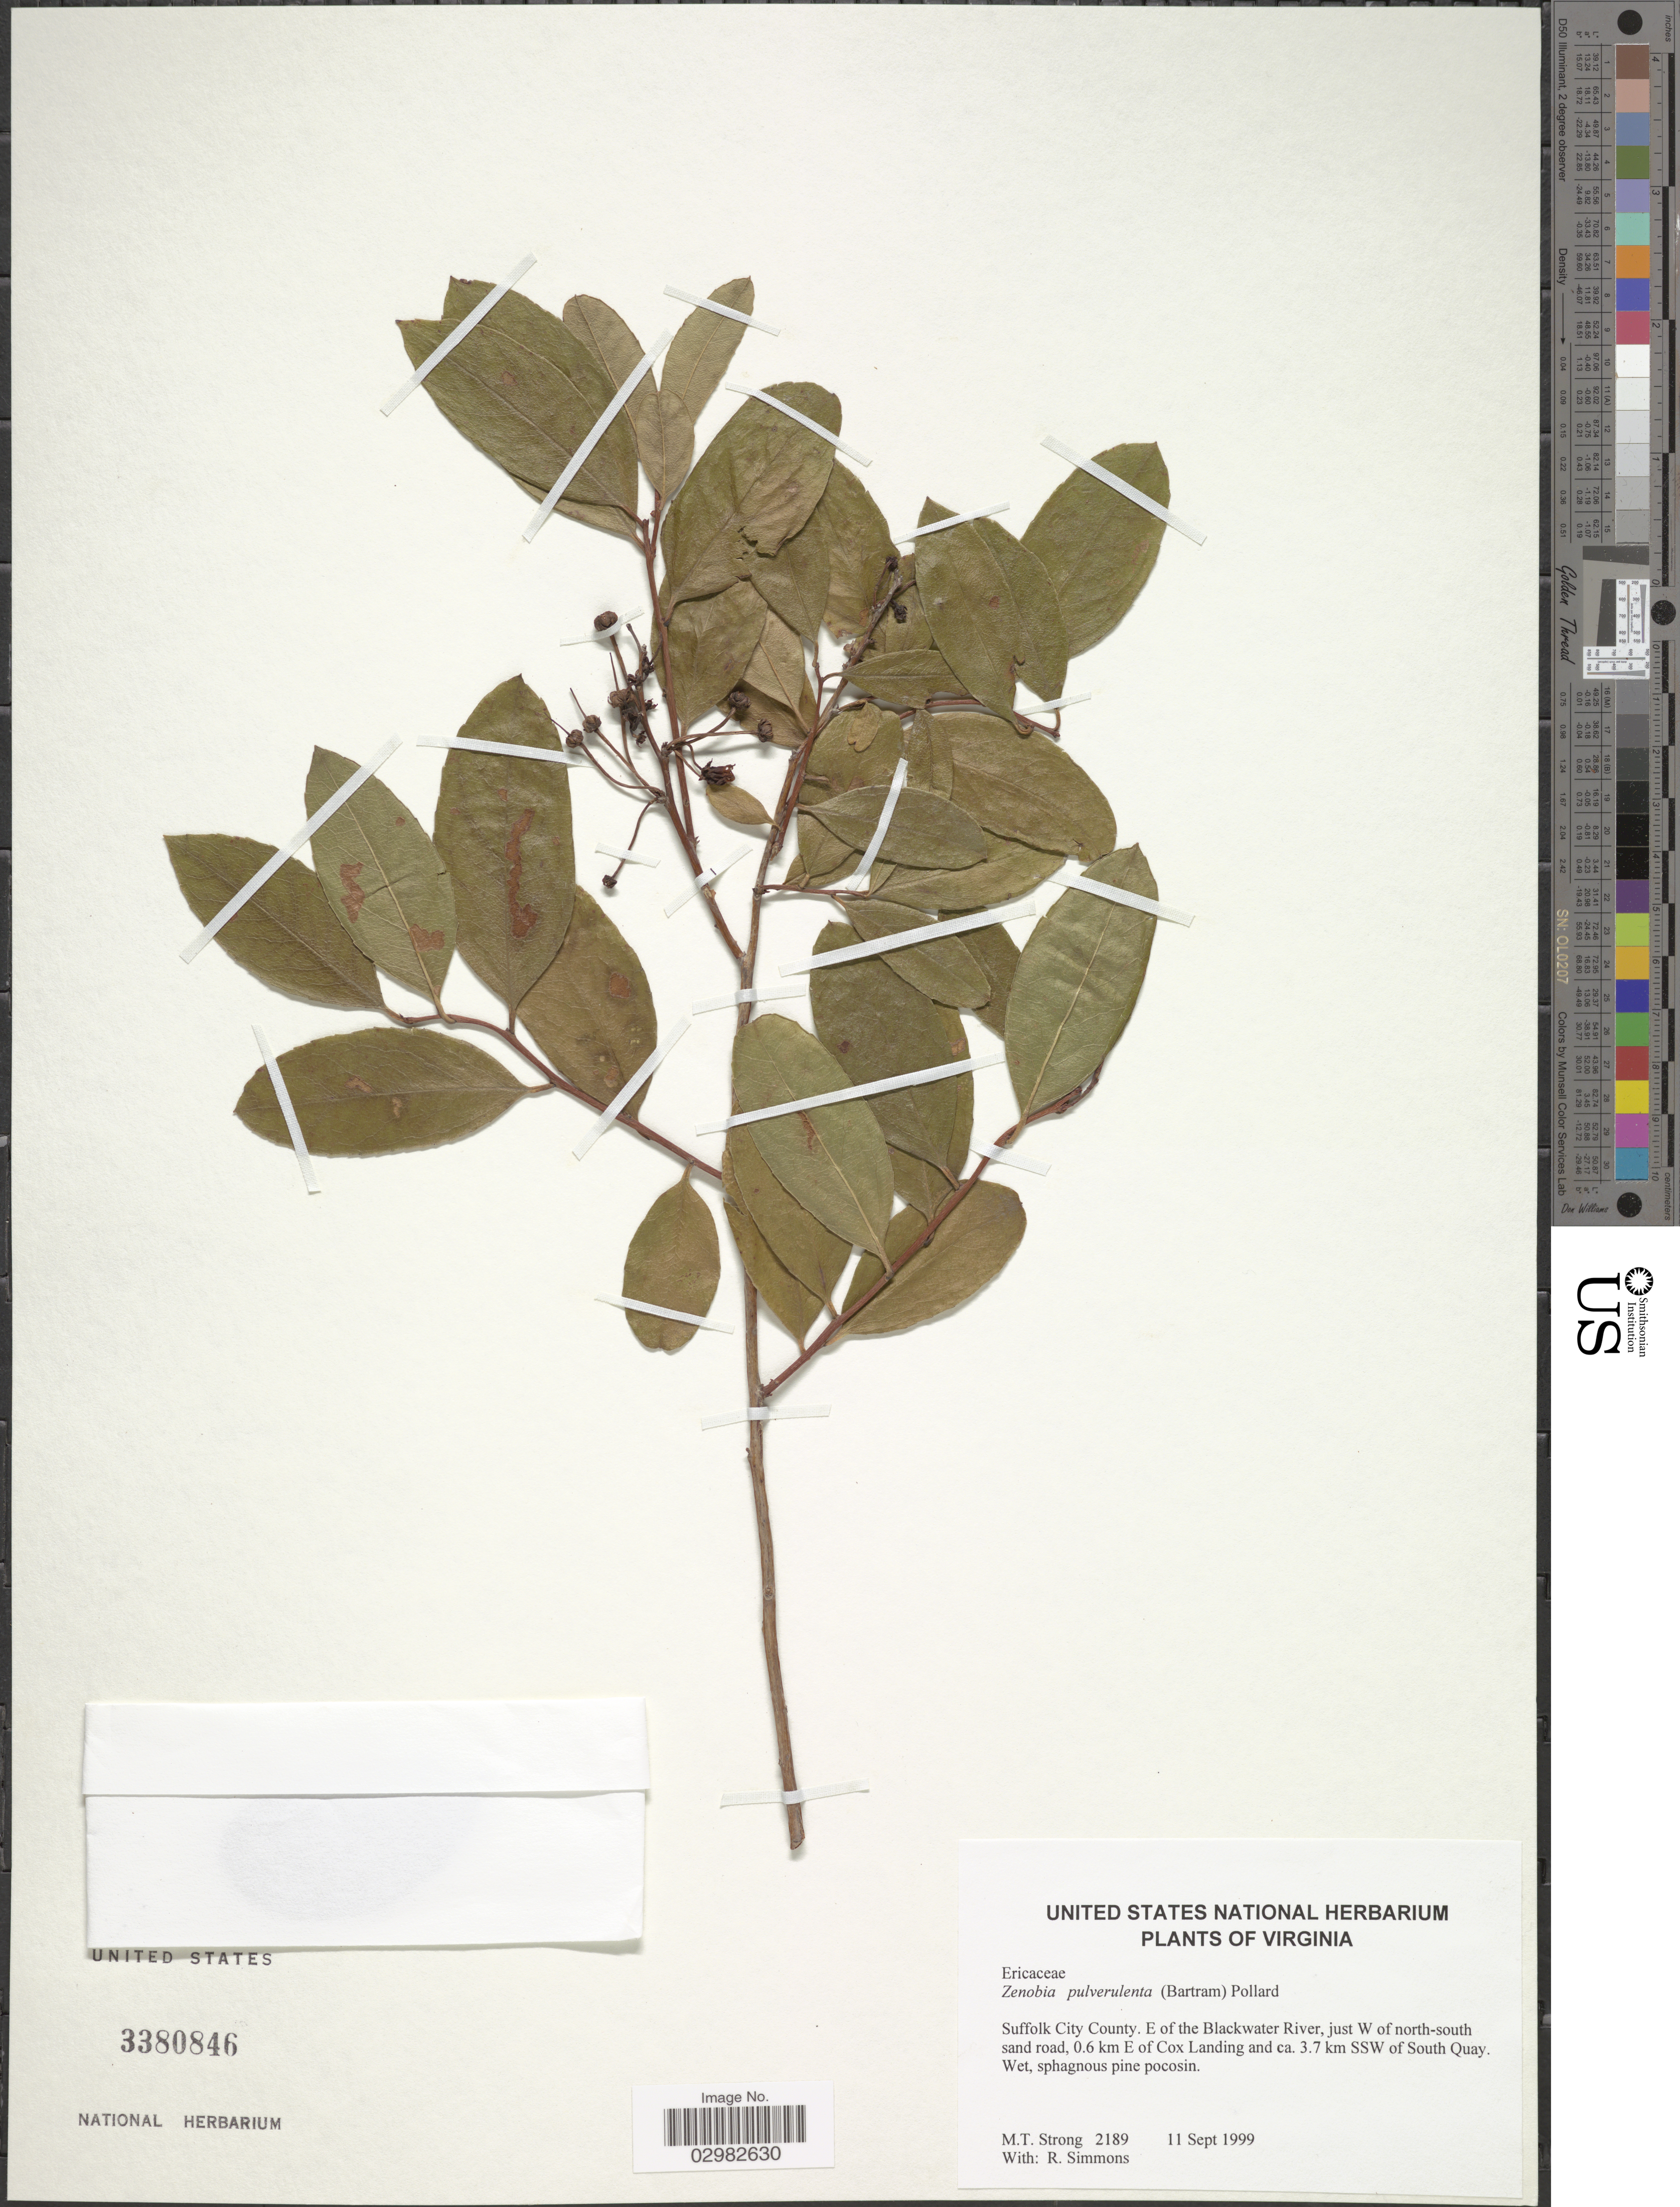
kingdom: Plantae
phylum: Tracheophyta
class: Magnoliopsida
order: Ericales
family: Ericaceae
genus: Zenobia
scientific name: Zenobia pulverulenta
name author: (W. Bartram ex Willd.) Pollard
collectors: M. T. Strong & R. Simmons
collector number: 2189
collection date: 1999-09-11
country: United States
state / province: Virginia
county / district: City of Suffolk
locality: Suffolk City County, E. of the Blackwater River, just W of north-south sand road, 0.6 km E of Cox Landing and ca. 3.7 km SSW of South Quay.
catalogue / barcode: US 3380846